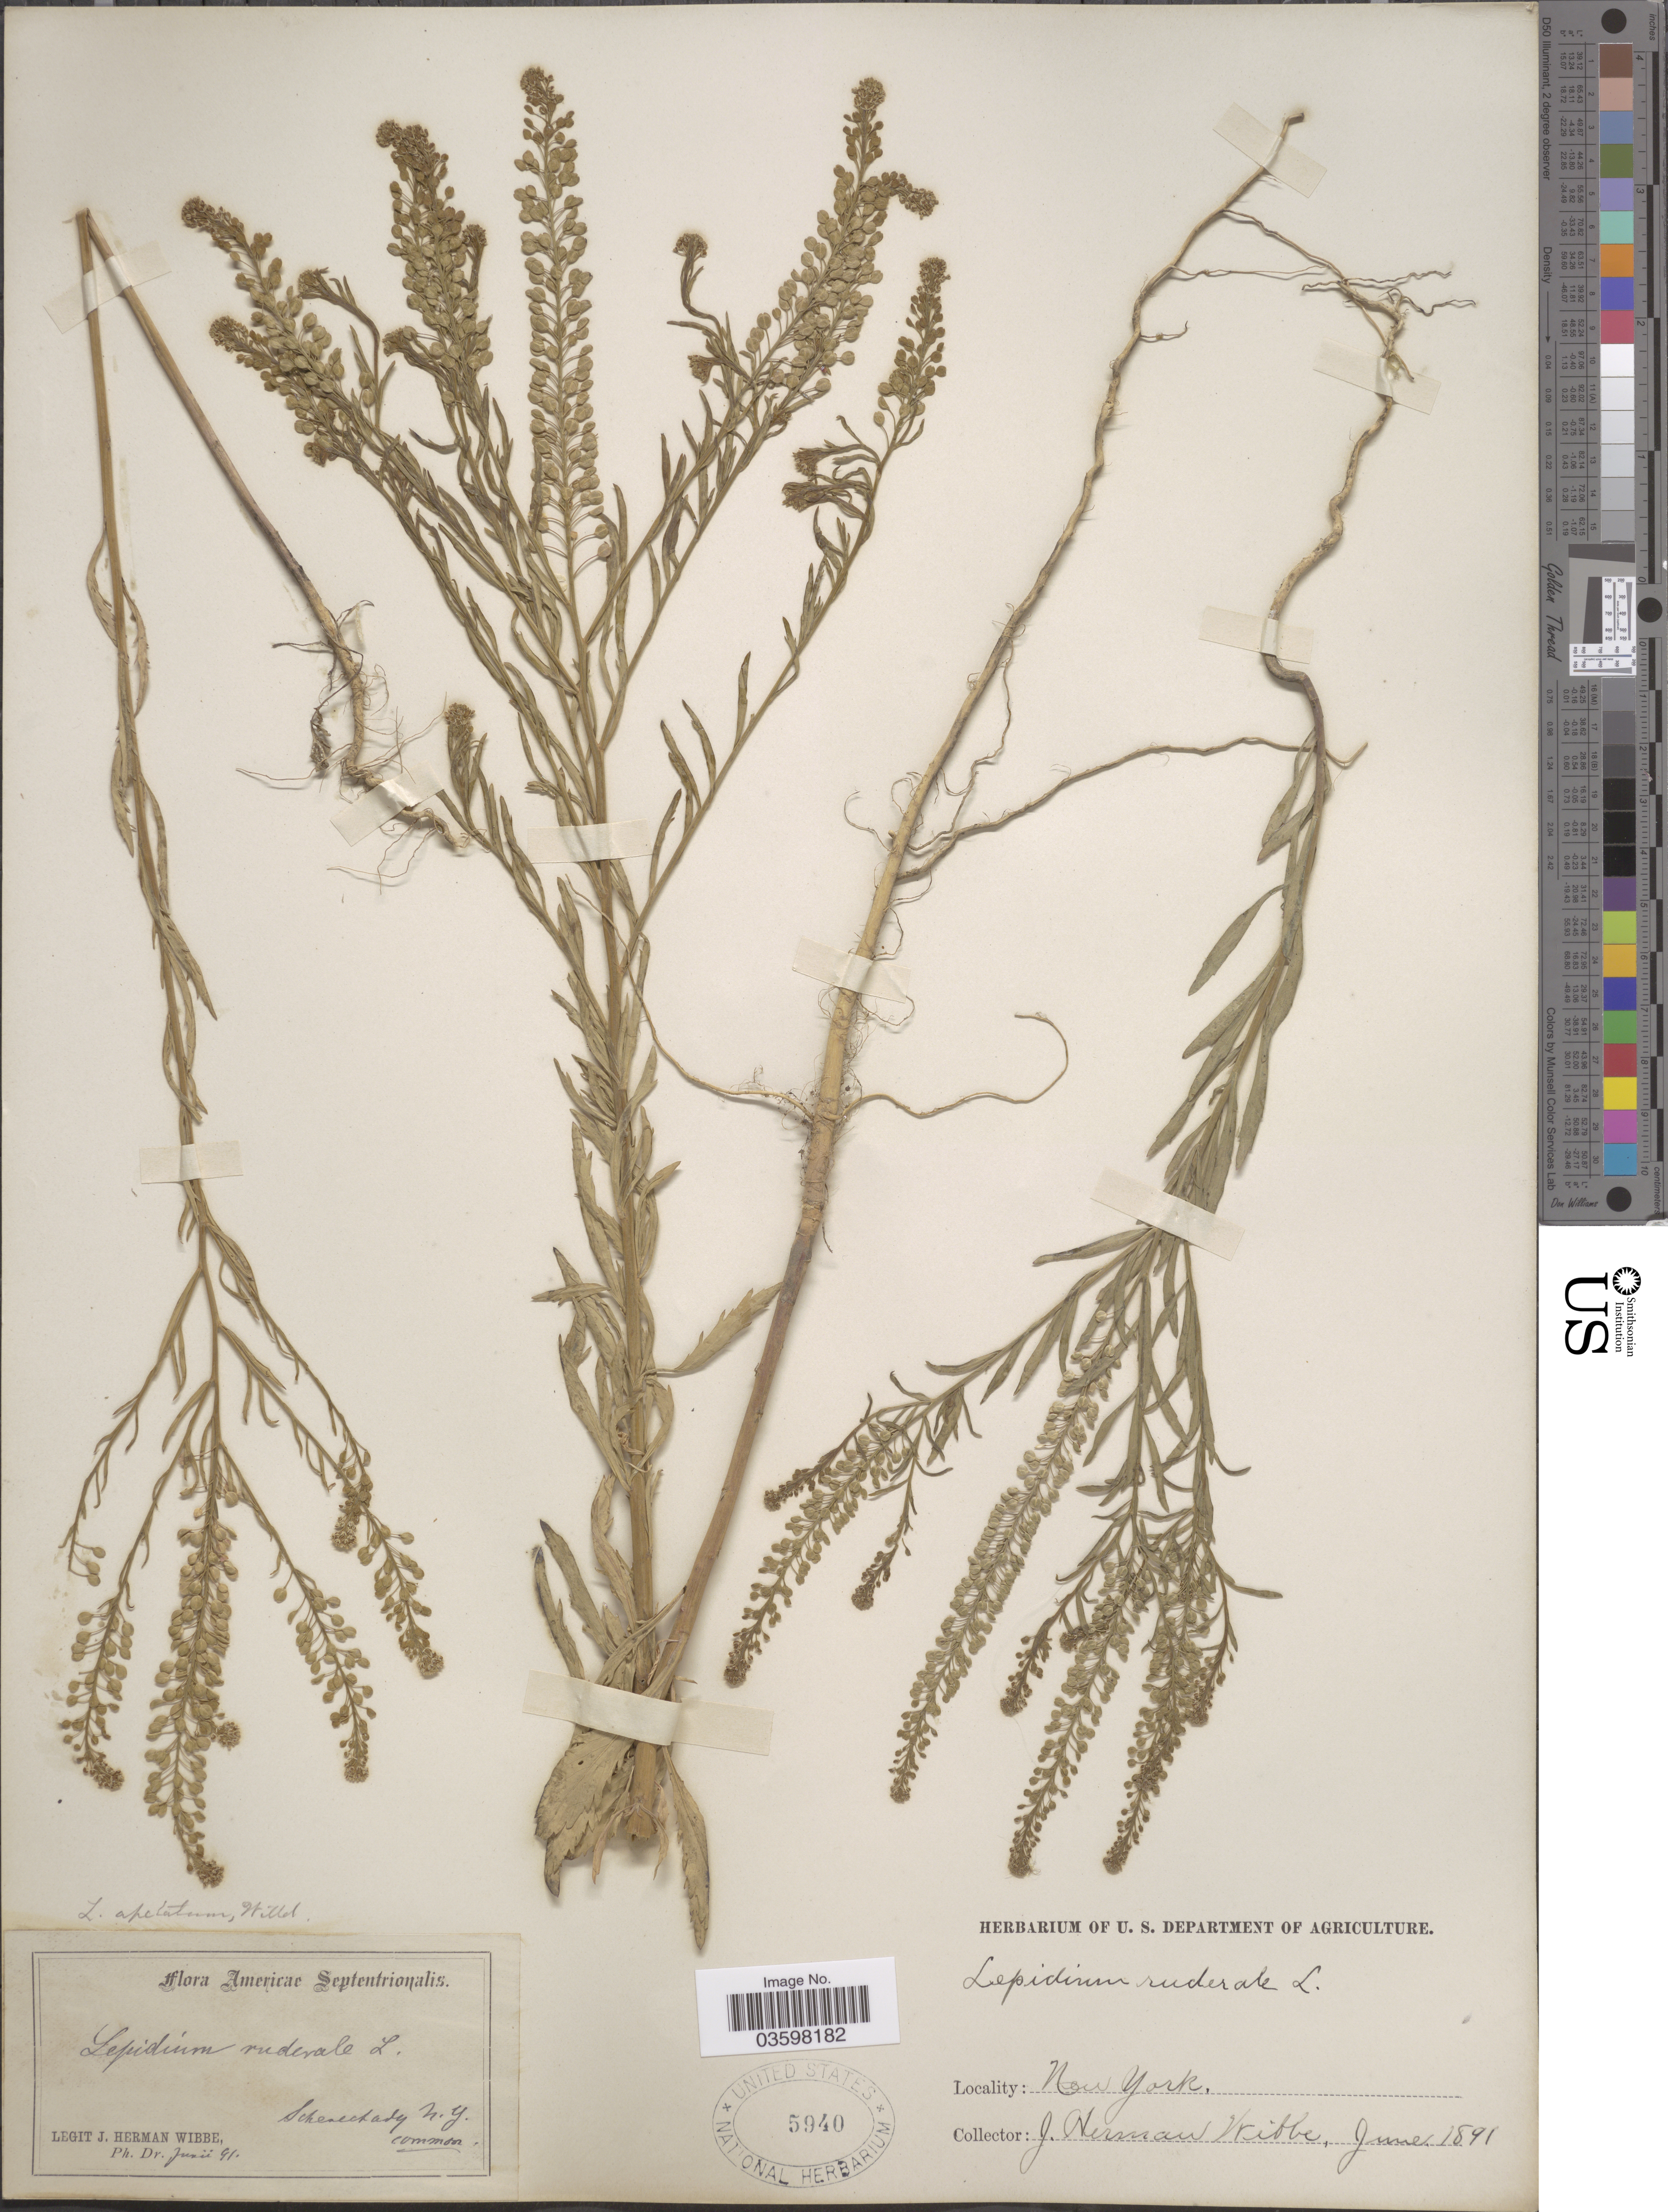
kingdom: Plantae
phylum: Tracheophyta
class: Magnoliopsida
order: Brassicales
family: Brassicaceae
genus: Lepidium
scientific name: Lepidium densiflorum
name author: Schrad.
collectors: J. Wibbe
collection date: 1891-06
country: United States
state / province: New York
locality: Americae Septentrionalis. Schenectady.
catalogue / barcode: US 5940